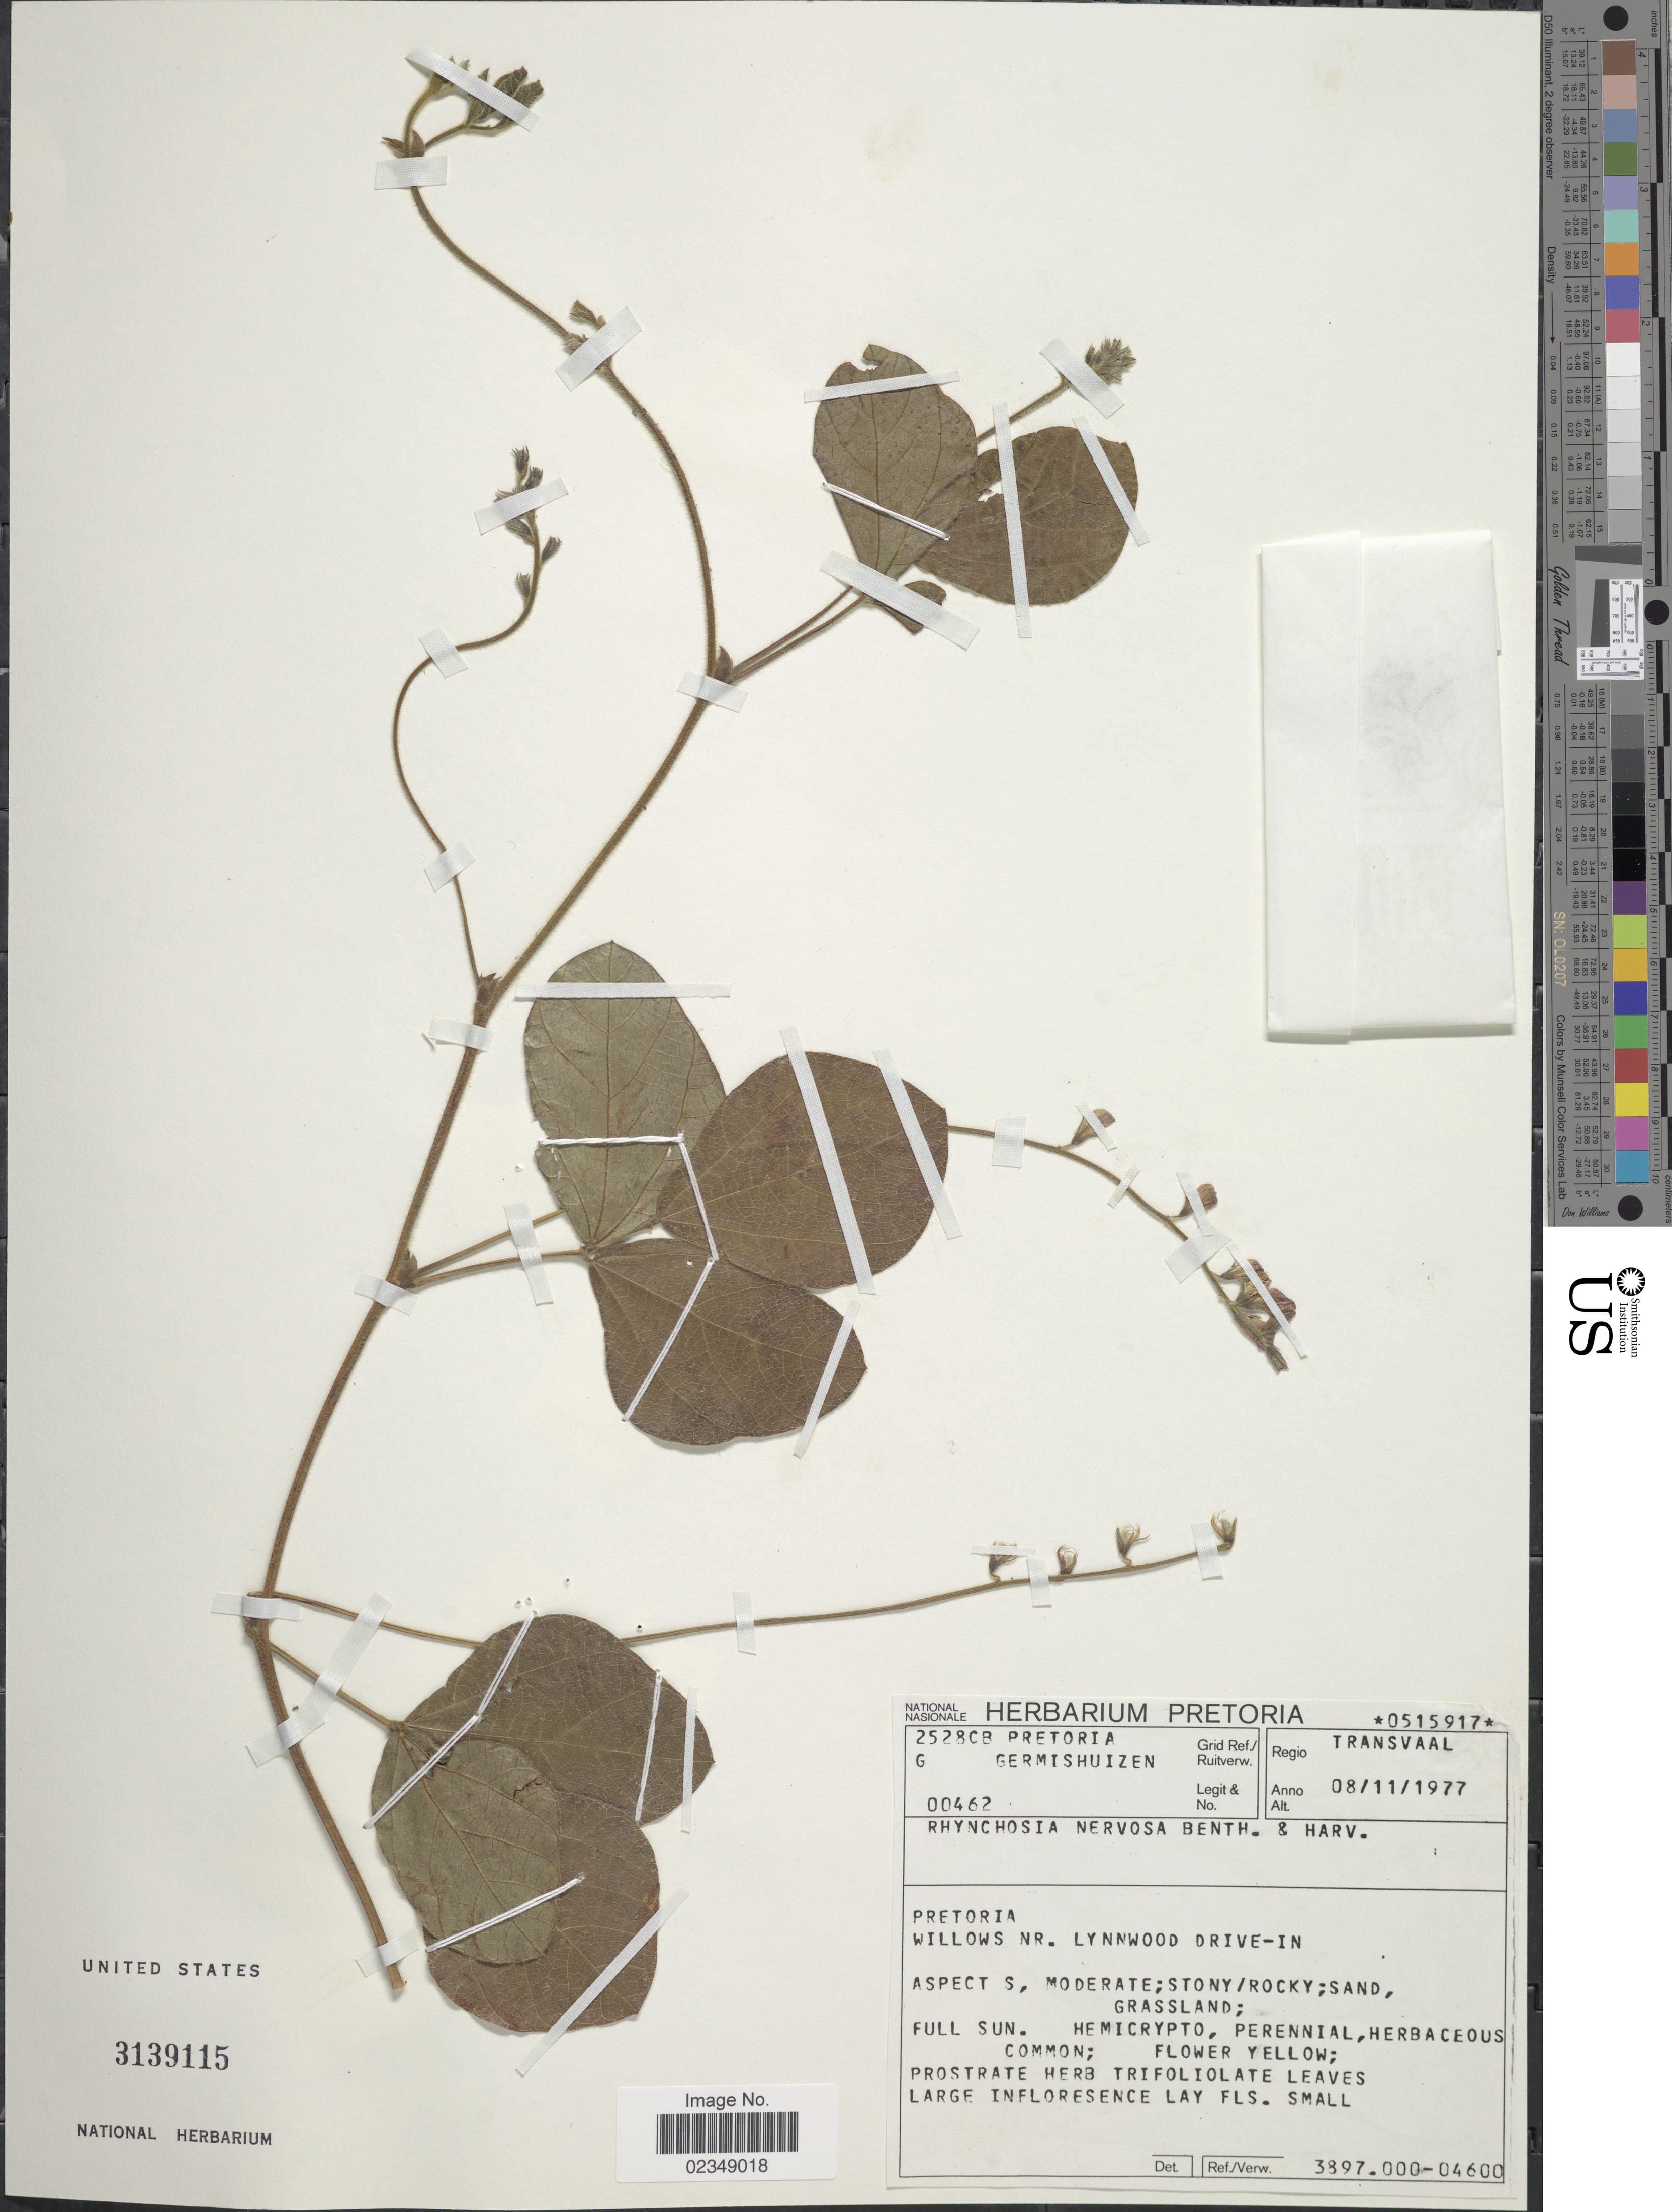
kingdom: Plantae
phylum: Tracheophyta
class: Magnoliopsida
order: Fabales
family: Fabaceae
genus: Rhynchosia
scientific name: Rhynchosia nervosa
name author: Benth. ex Harv.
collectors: G. Germishuizen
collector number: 00462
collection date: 1977-11-08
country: South Africa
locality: Regio Transvaal, Pretoria Willows Nr. Lynnwood Drive-In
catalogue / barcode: US 3139115